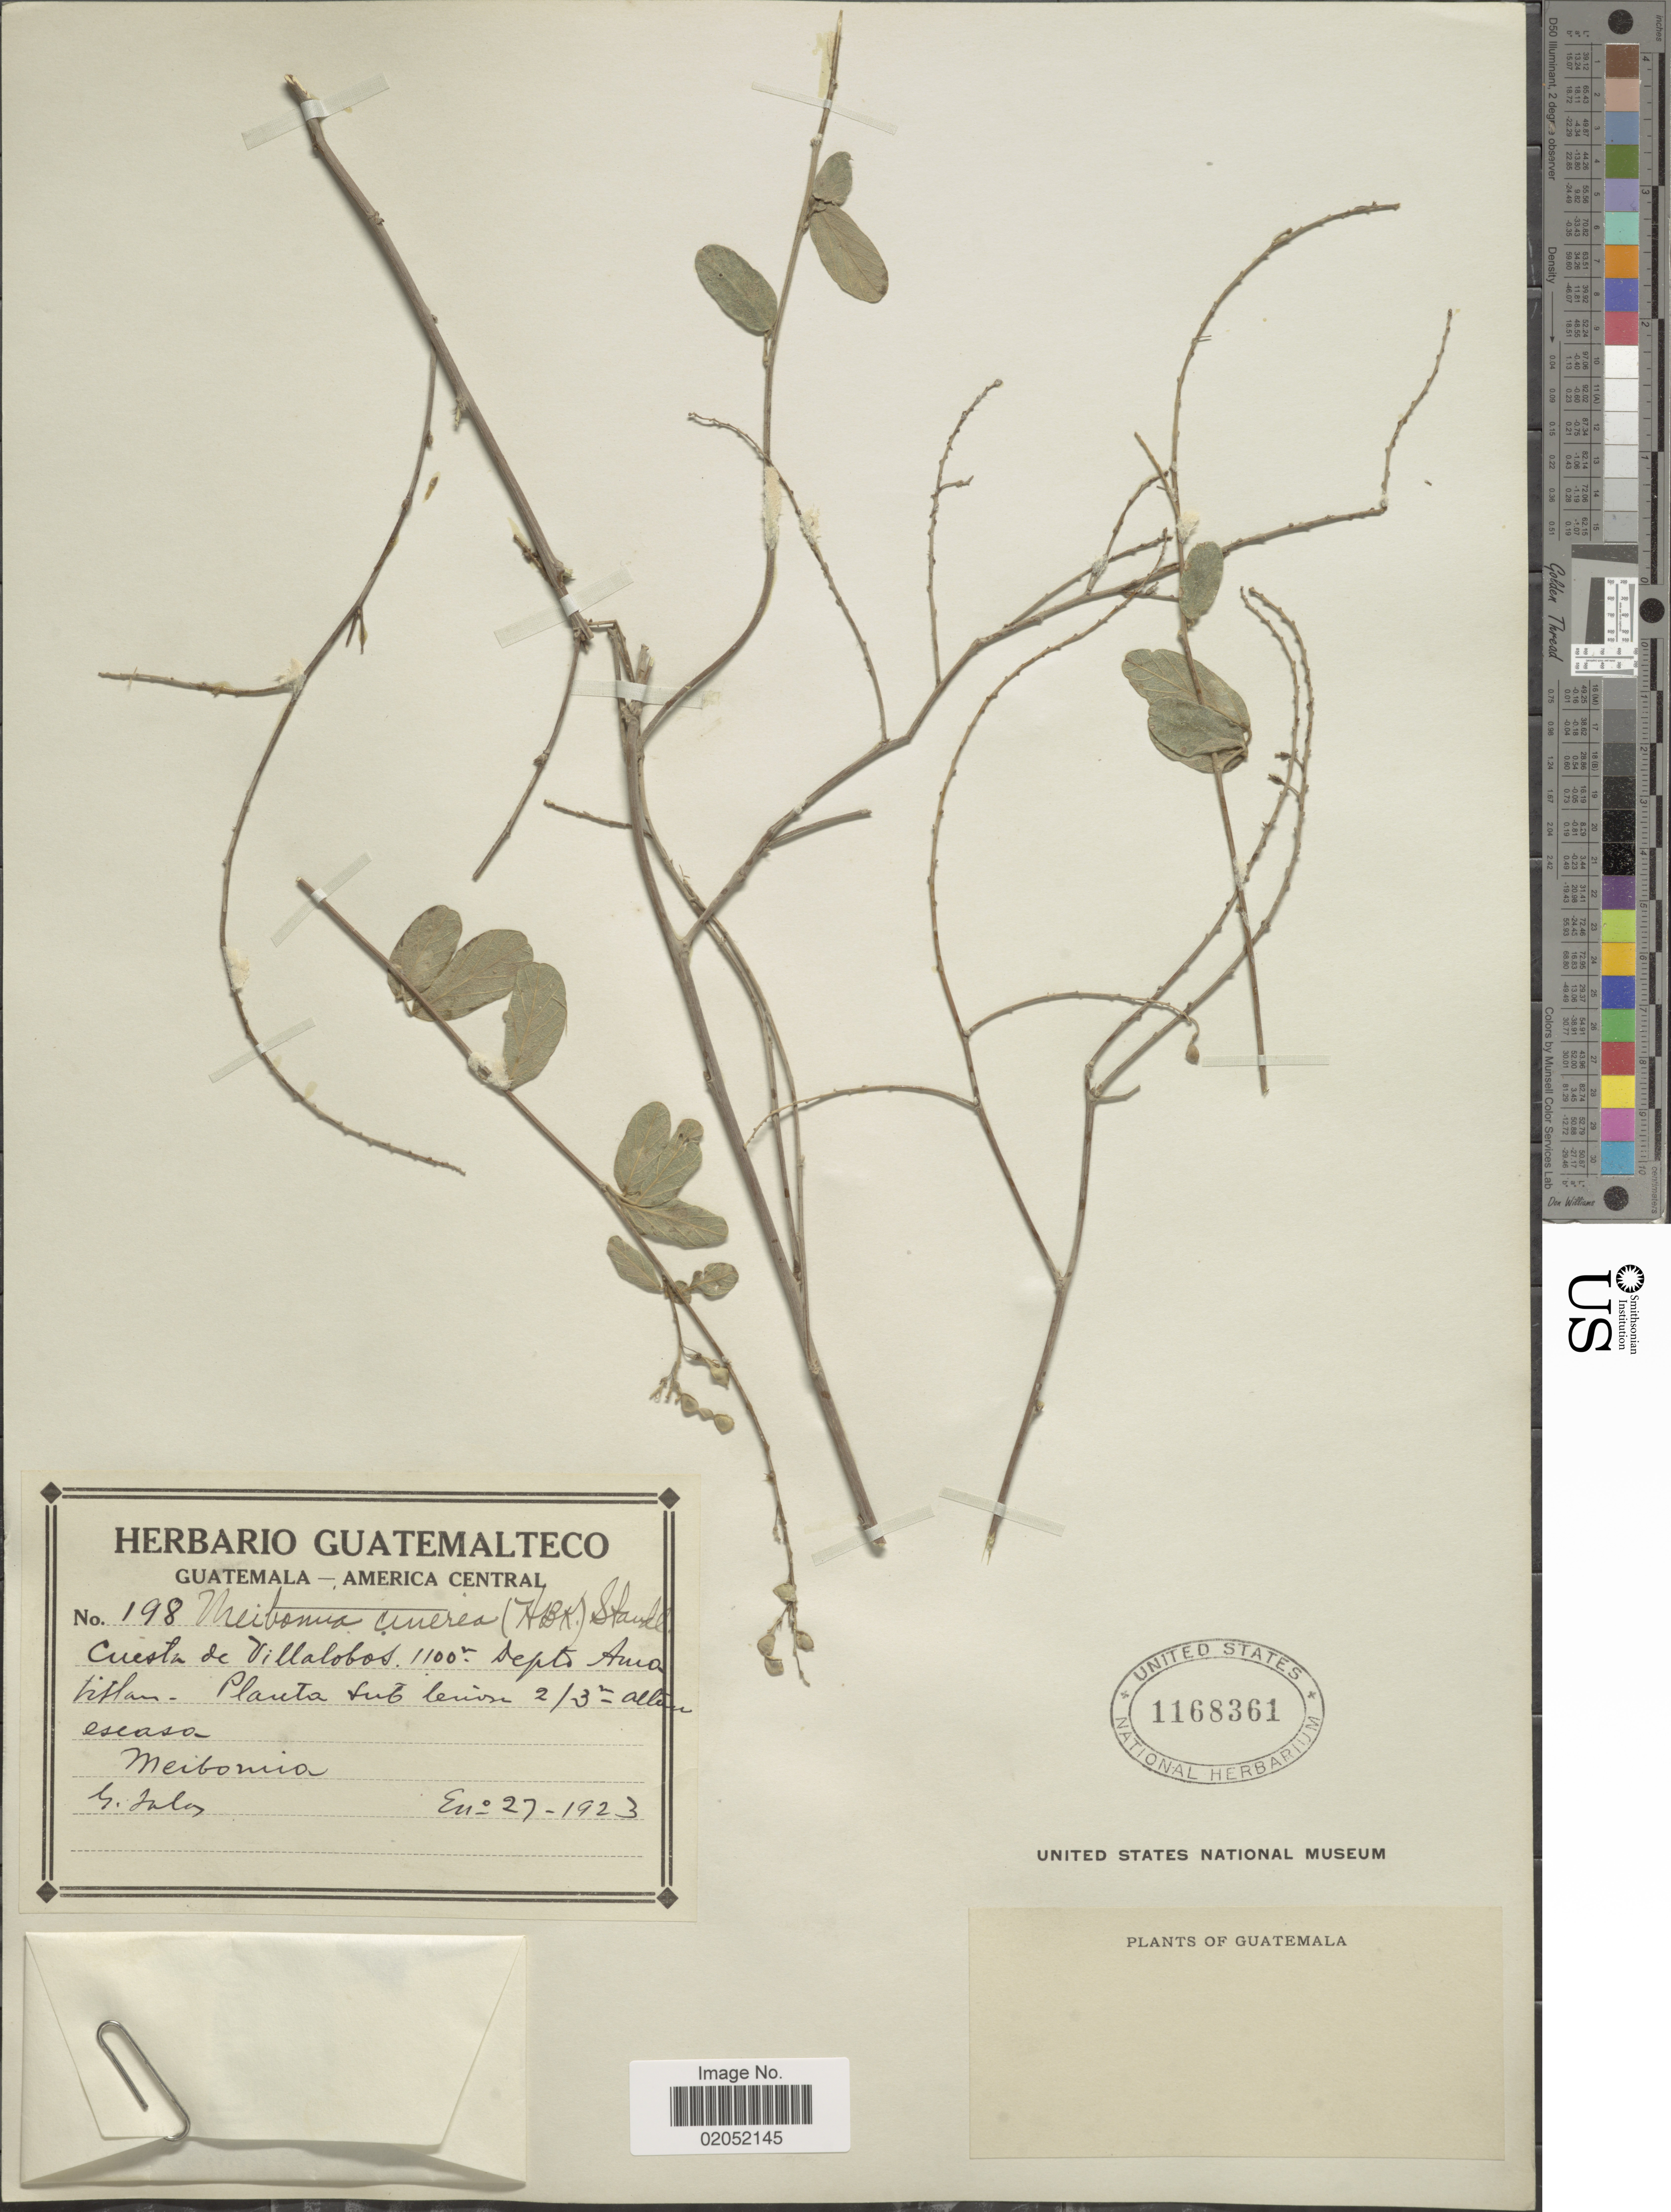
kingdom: Plantae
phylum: Tracheophyta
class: Magnoliopsida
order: Fabales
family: Fabaceae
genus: Desmodium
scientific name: Desmodium cinereum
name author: (Kunth) DC.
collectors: G. Salas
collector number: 198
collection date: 1923-01-27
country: Guatemala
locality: Cuesta de Villalobos, Dept. Amatitlan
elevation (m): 1100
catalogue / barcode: US 1168361